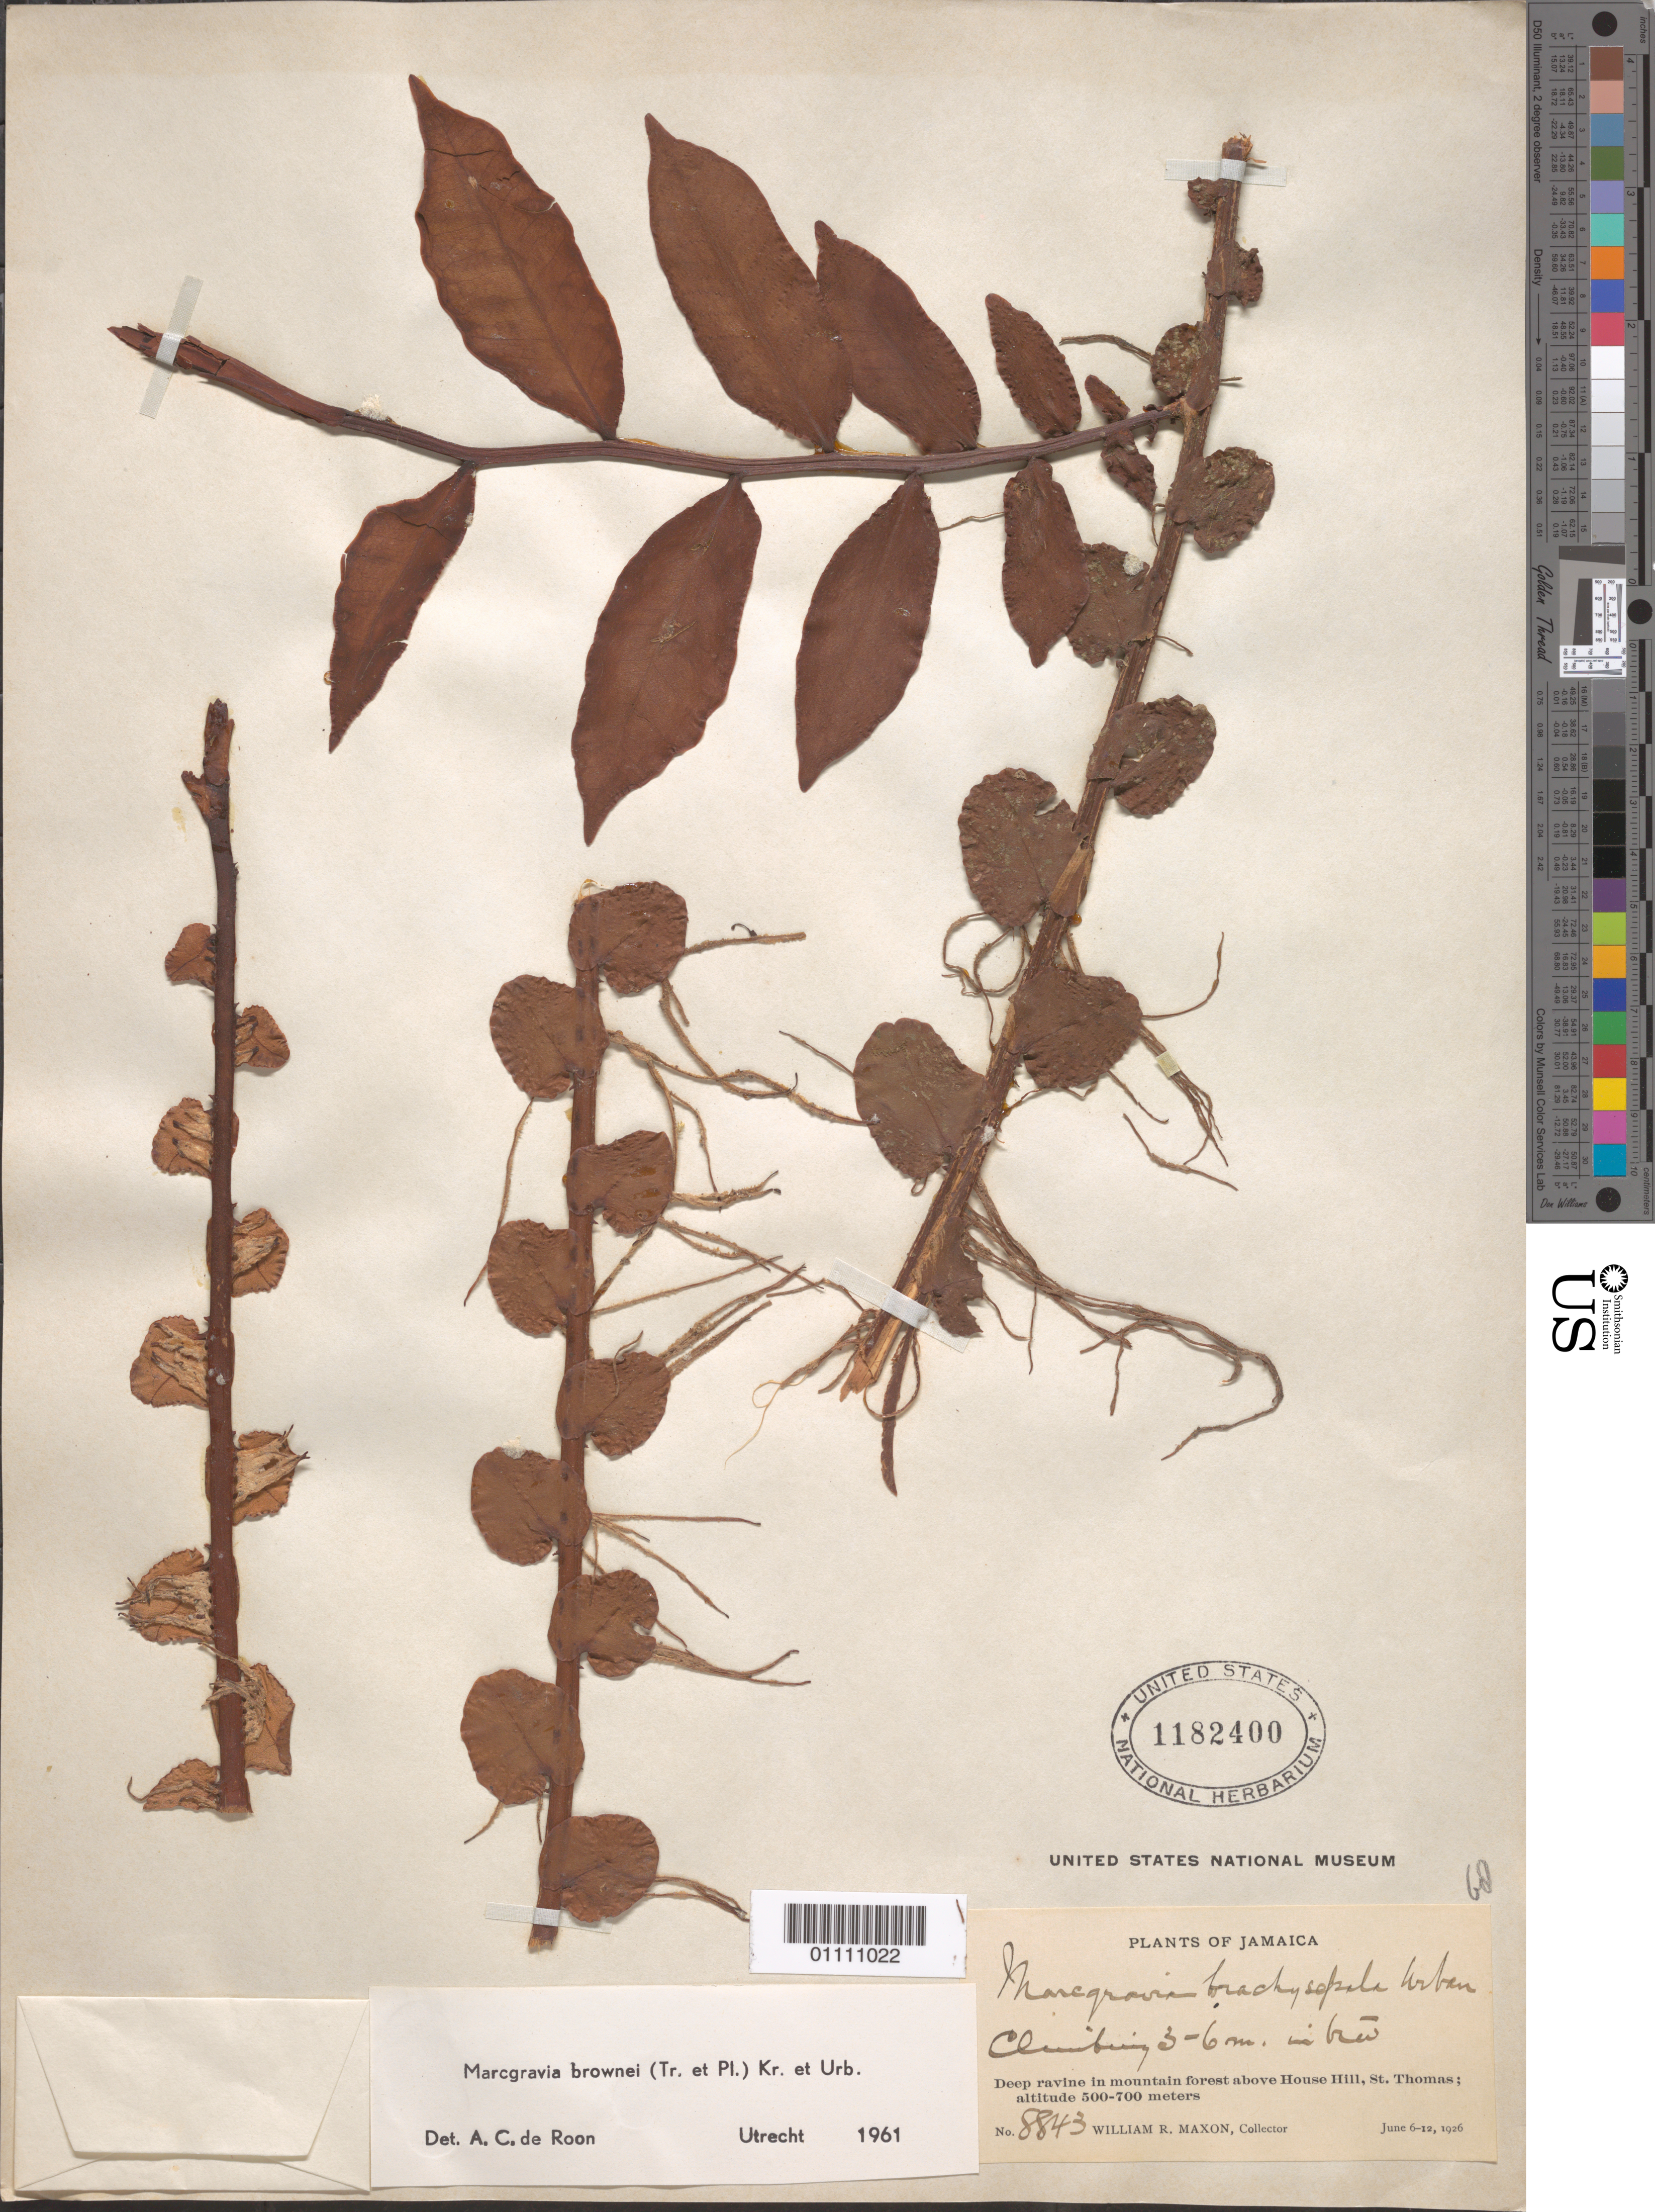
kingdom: Plantae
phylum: Tracheophyta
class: Magnoliopsida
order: Ericales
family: Marcgraviaceae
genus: Marcgravia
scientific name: Marcgravia brownei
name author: (Triana & Planch.) Krug & Urb.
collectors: W. R. Maxon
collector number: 8843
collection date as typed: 06 Jun 1926 to 12 Jun 1926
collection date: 1926-06-06/1926-06-12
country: Jamaica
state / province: Saint Thomas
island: Jamaica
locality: In mountains above House Hill, St. Thomas Parish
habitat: in a deep ravine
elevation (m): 500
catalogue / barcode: US 1182400